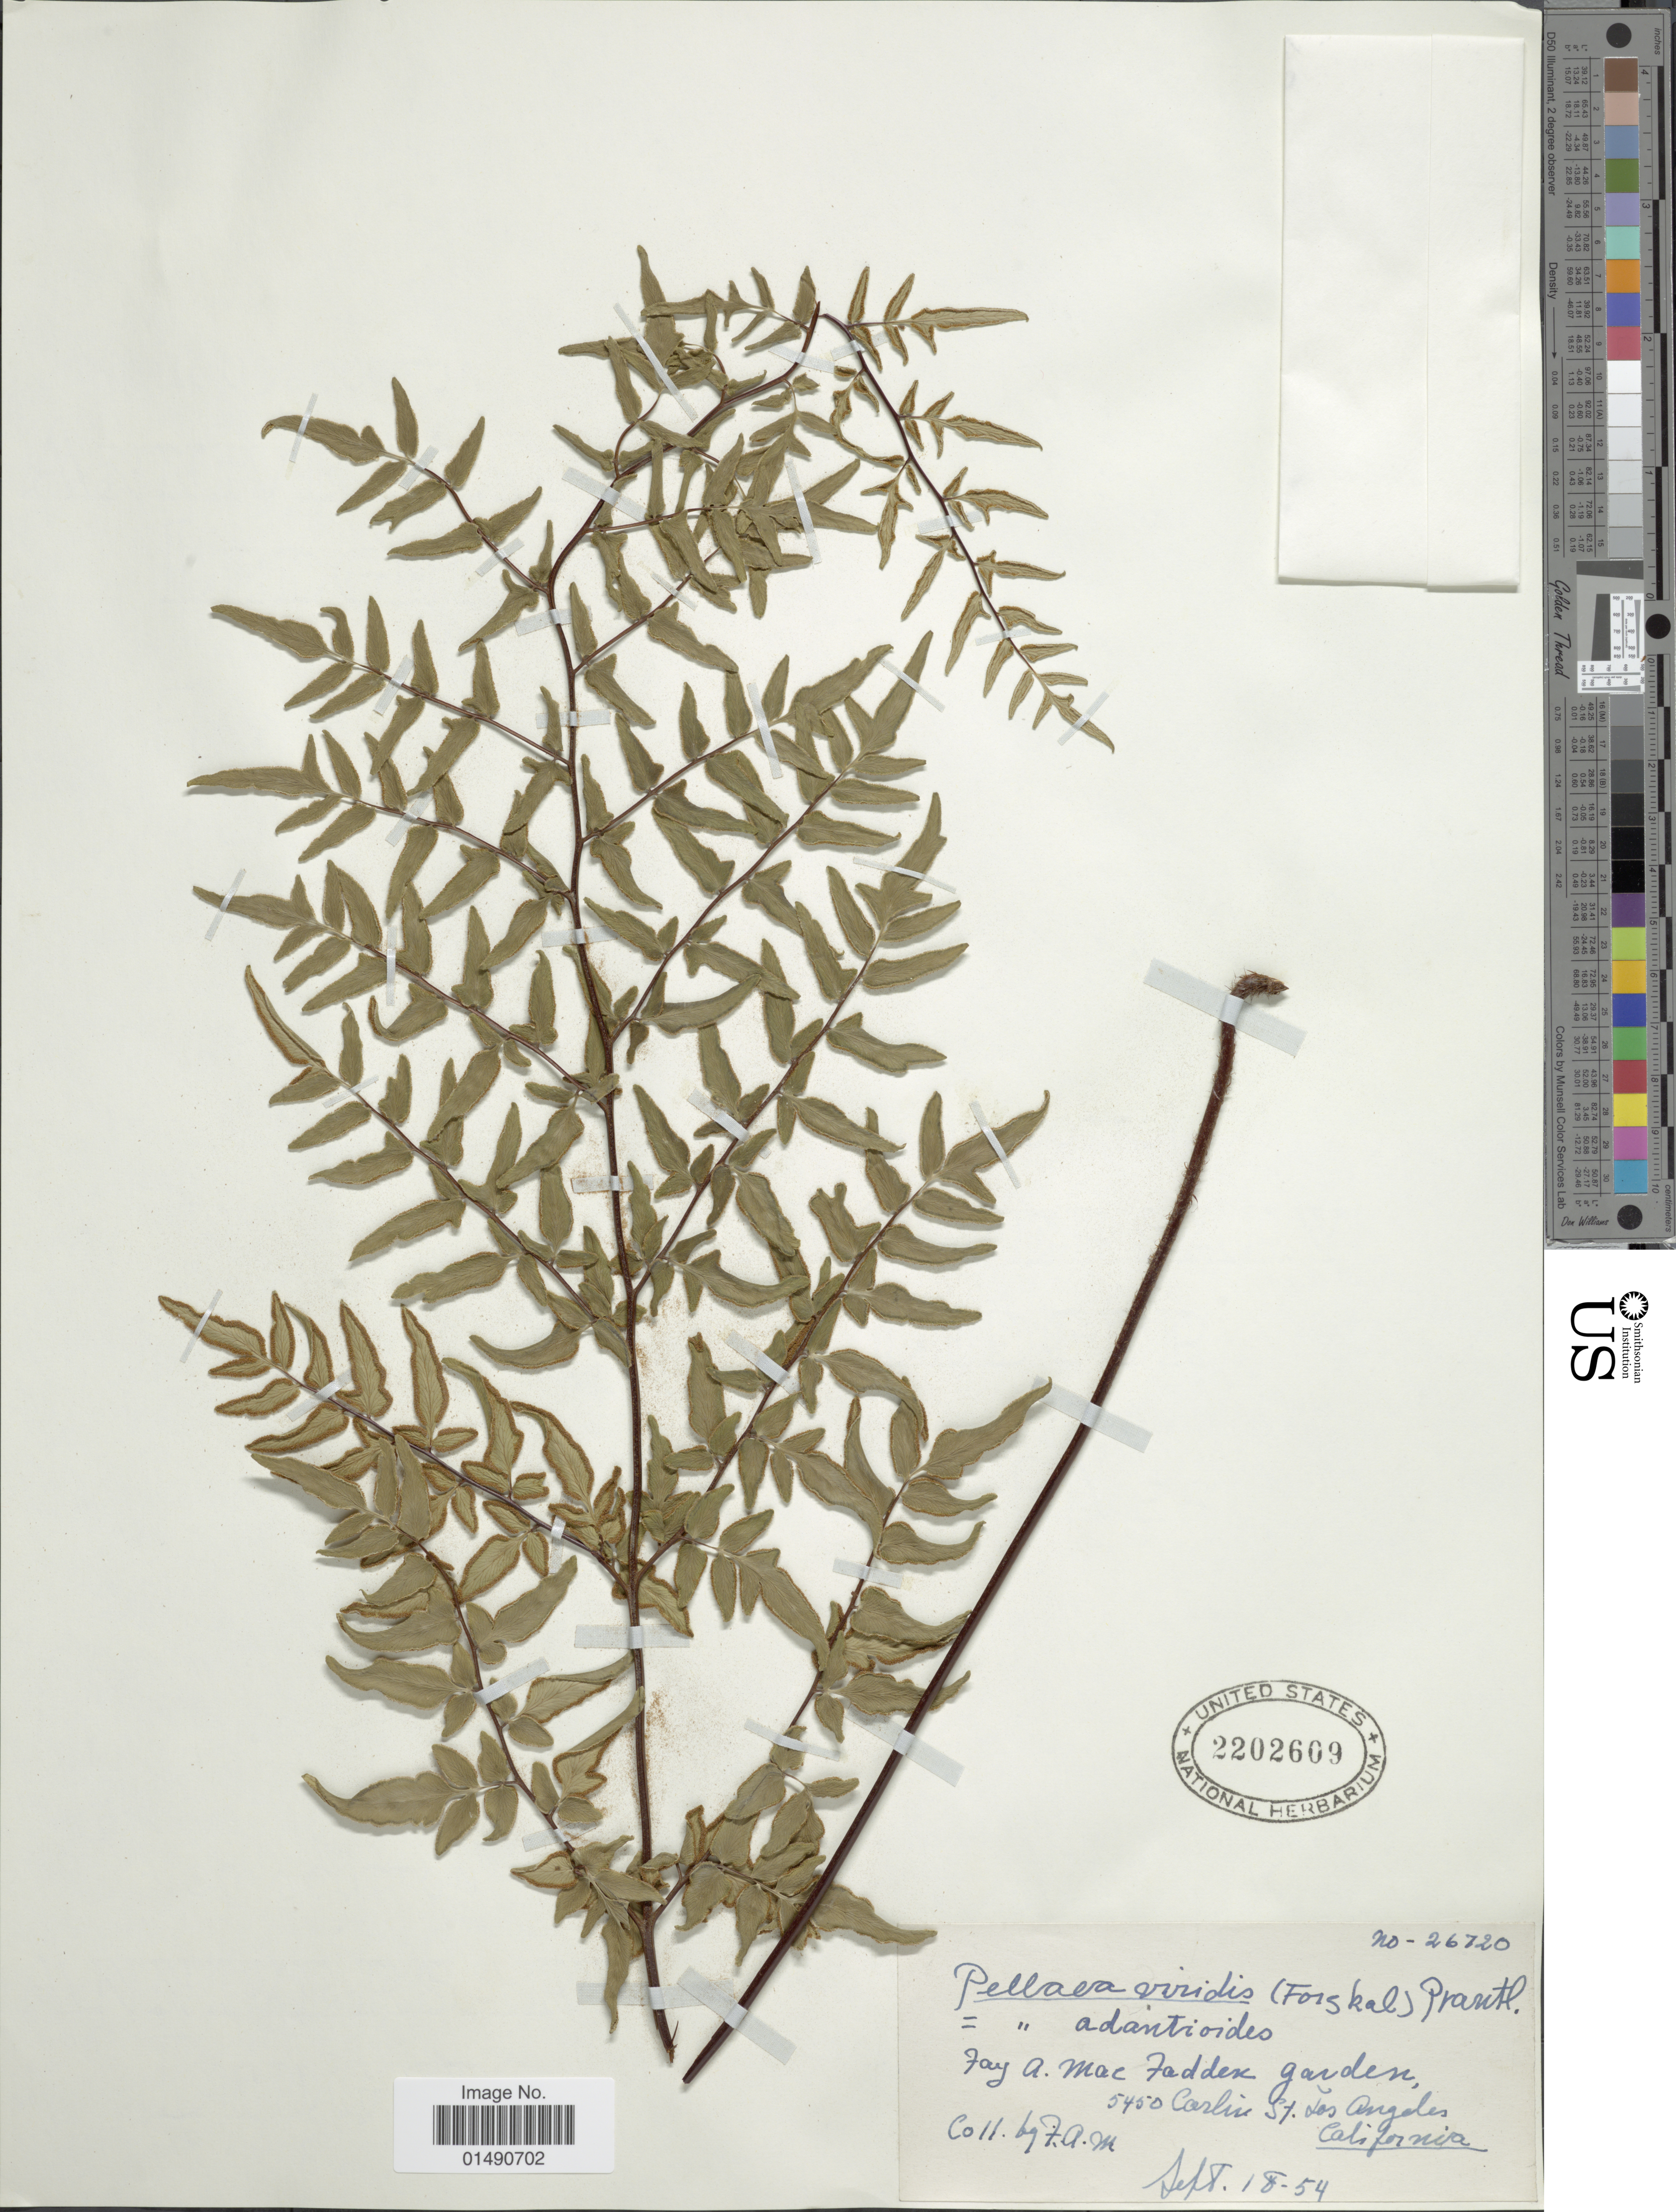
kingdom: Plantae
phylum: Tracheophyta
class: Polypodiopsida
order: Polypodiales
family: Pteridaceae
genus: Pellaea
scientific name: Pellaea viridis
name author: (Forssk.) Prantl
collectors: F. MacFadden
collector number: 26720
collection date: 1854-09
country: United States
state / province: California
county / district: Los Angeles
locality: Fay A. Mea Fadden Garden, 5450 Carlin St. Los Angeles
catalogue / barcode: US 2202609